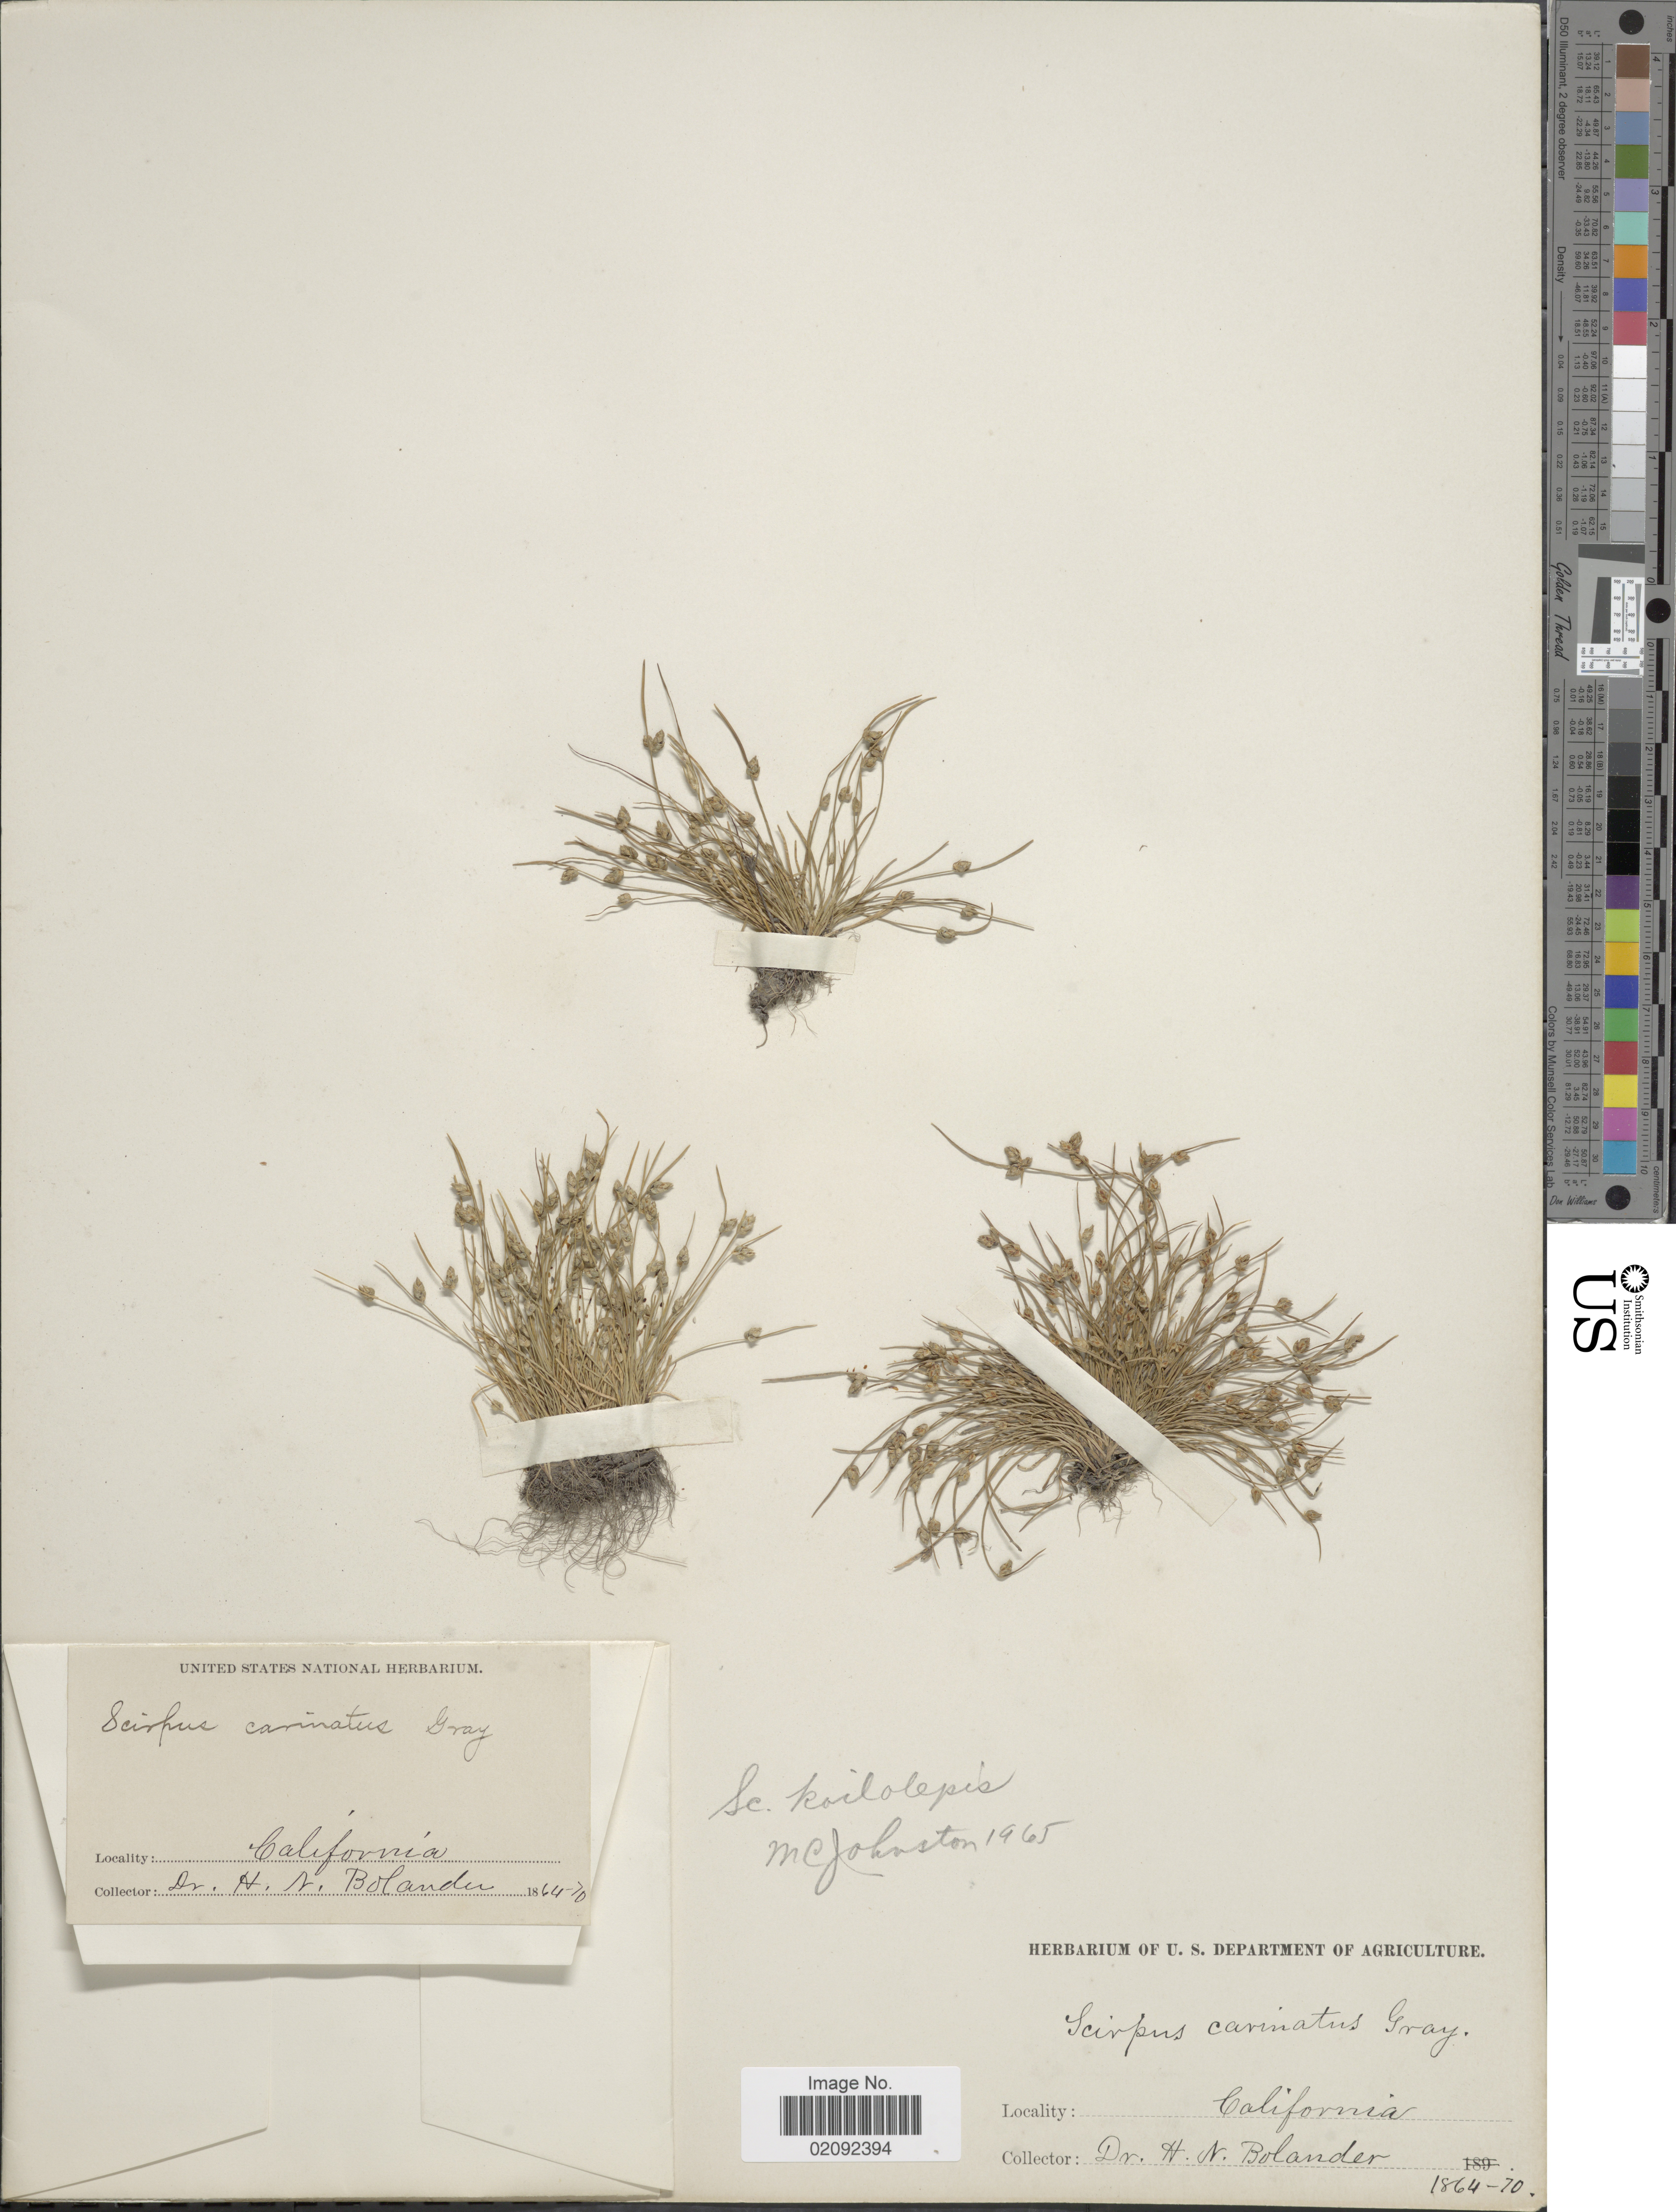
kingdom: Plantae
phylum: Tracheophyta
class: Liliopsida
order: Poales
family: Cyperaceae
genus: Isolepis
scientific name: Isolepis carinata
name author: Hook. & Arn. ex Torr.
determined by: Strong, M. T., (US), Smithsonian Institution - National Museum of Natural History (UNITED STATES)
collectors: H. Bolander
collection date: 1864/1870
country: United States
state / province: California